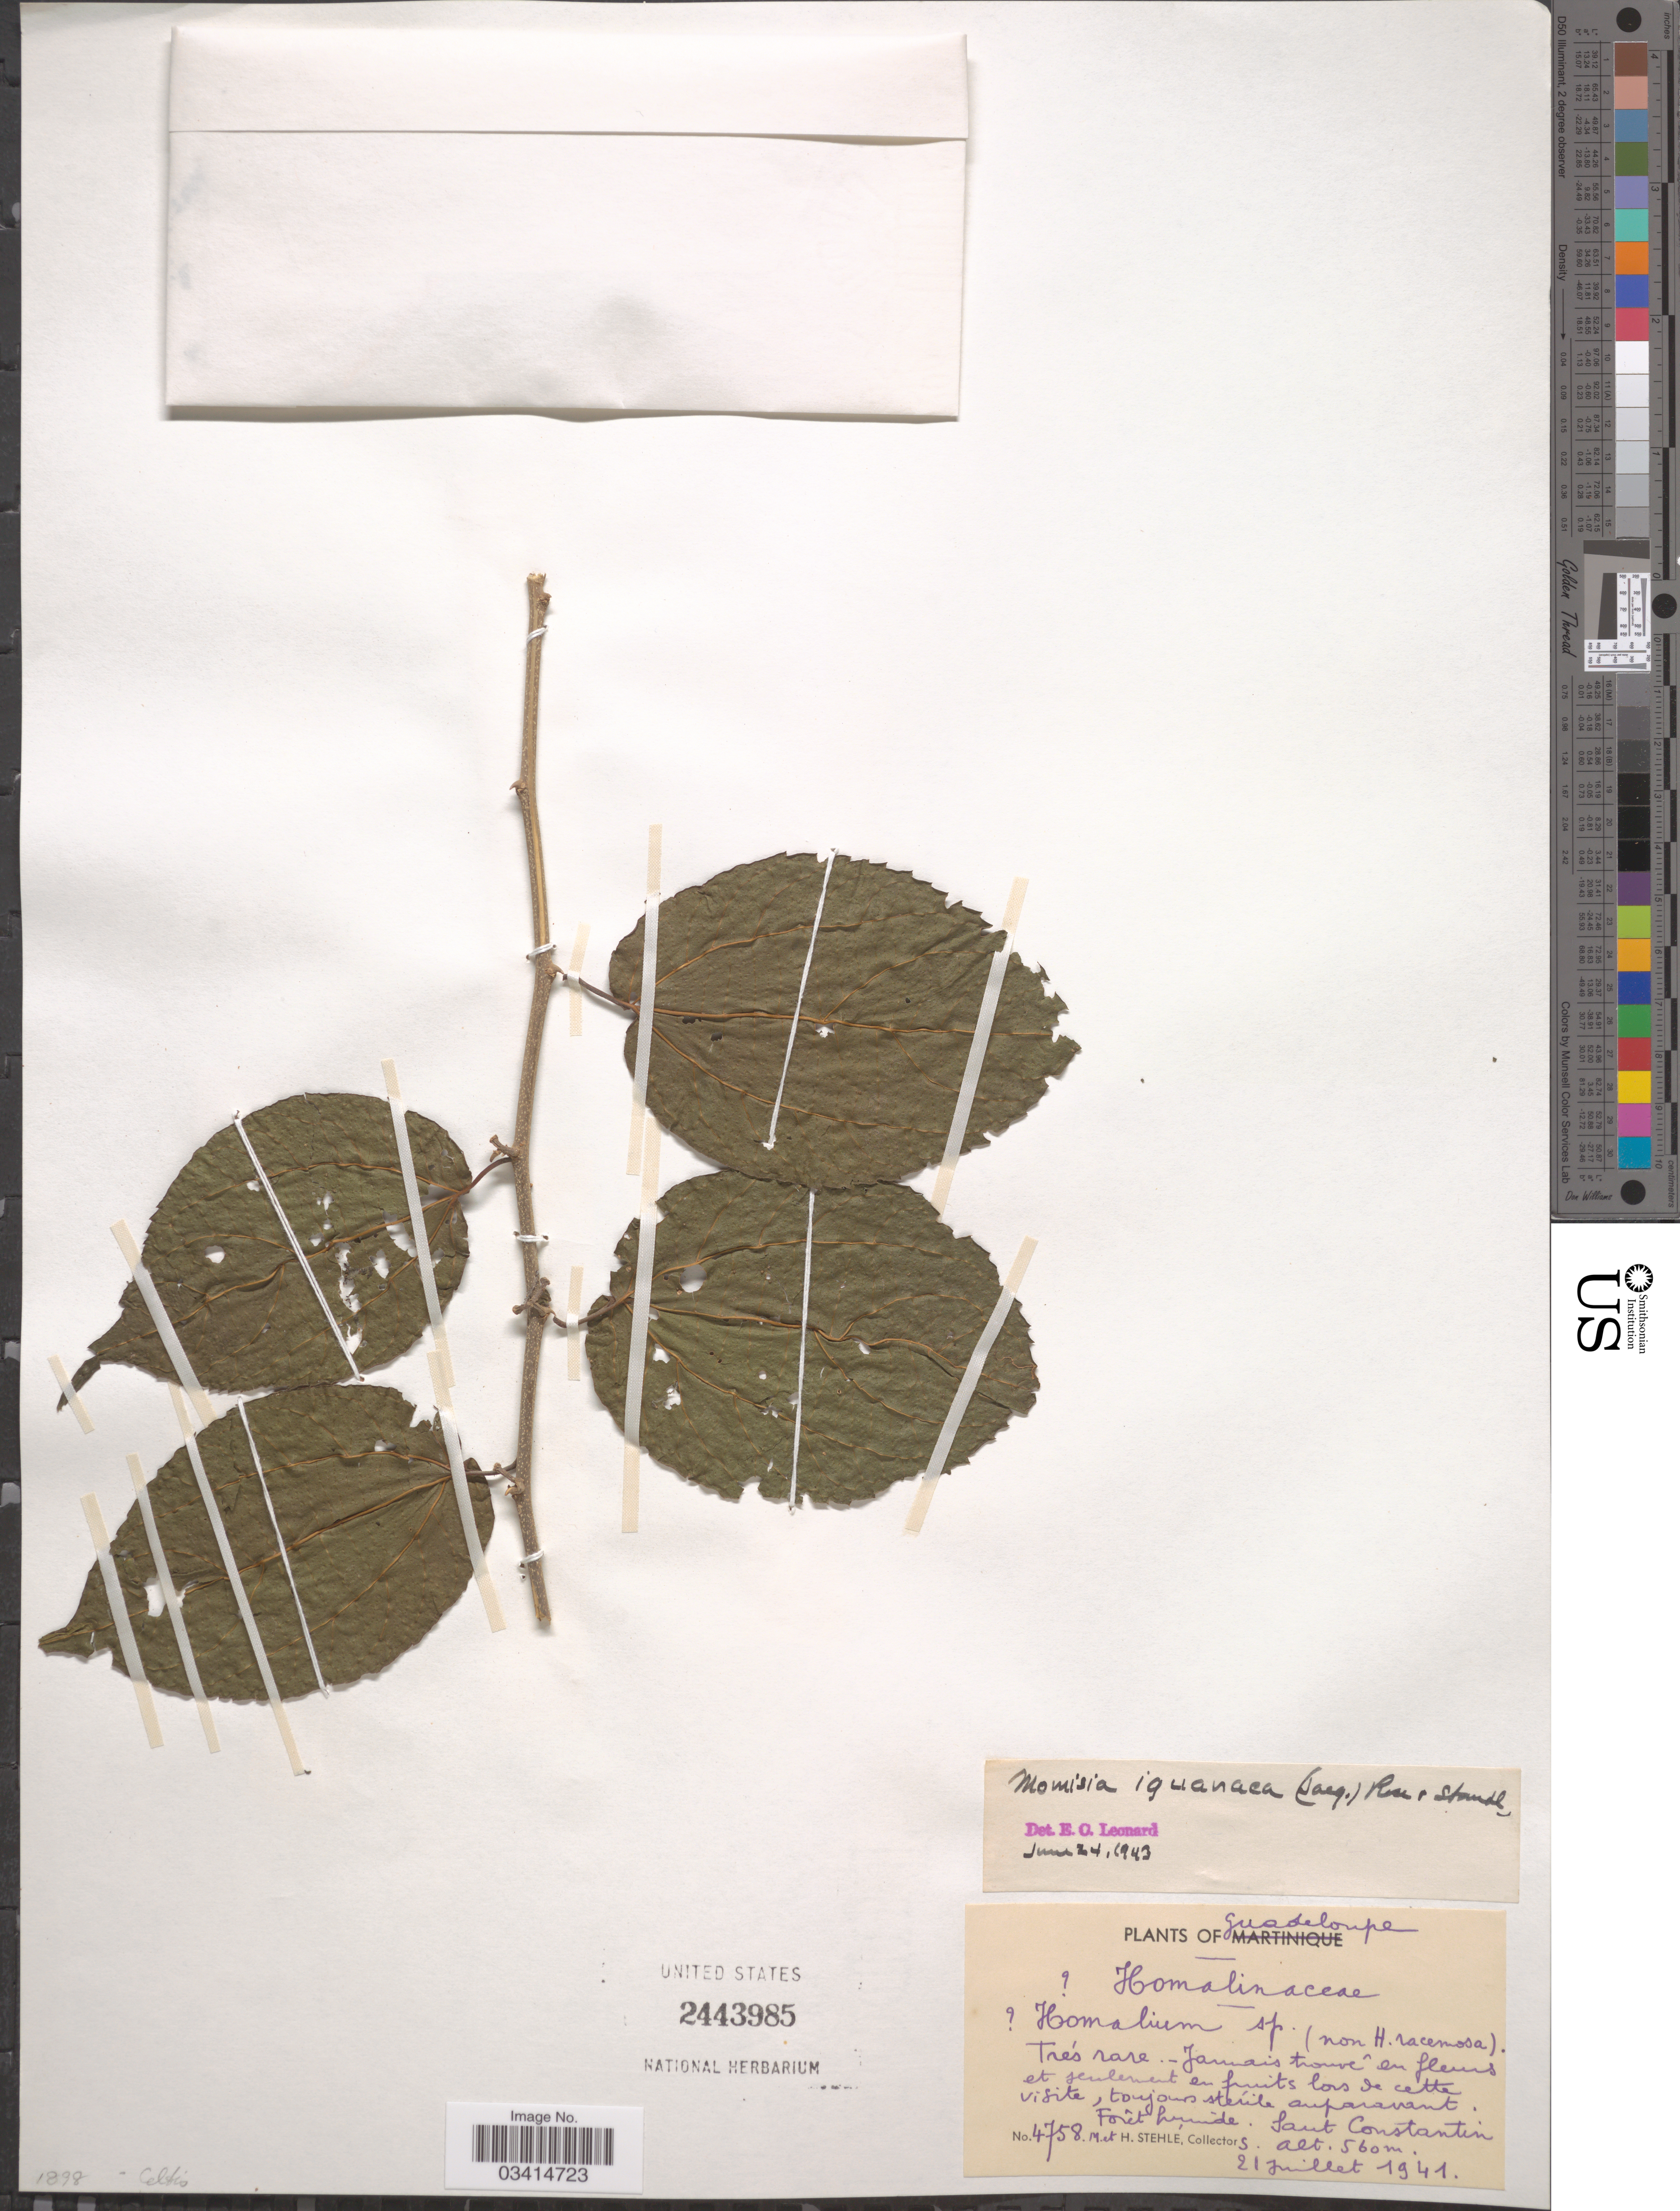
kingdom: Plantae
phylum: Tracheophyta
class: Magnoliopsida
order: Rosales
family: Cannabaceae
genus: Celtis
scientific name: Celtis iguanaea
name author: (Jacq.) Sarg.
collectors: M. Stehlé & H. Stehlé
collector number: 4758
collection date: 1941-07-21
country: Guadeloupe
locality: Sant Constantin.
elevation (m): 560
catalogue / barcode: US 2443985